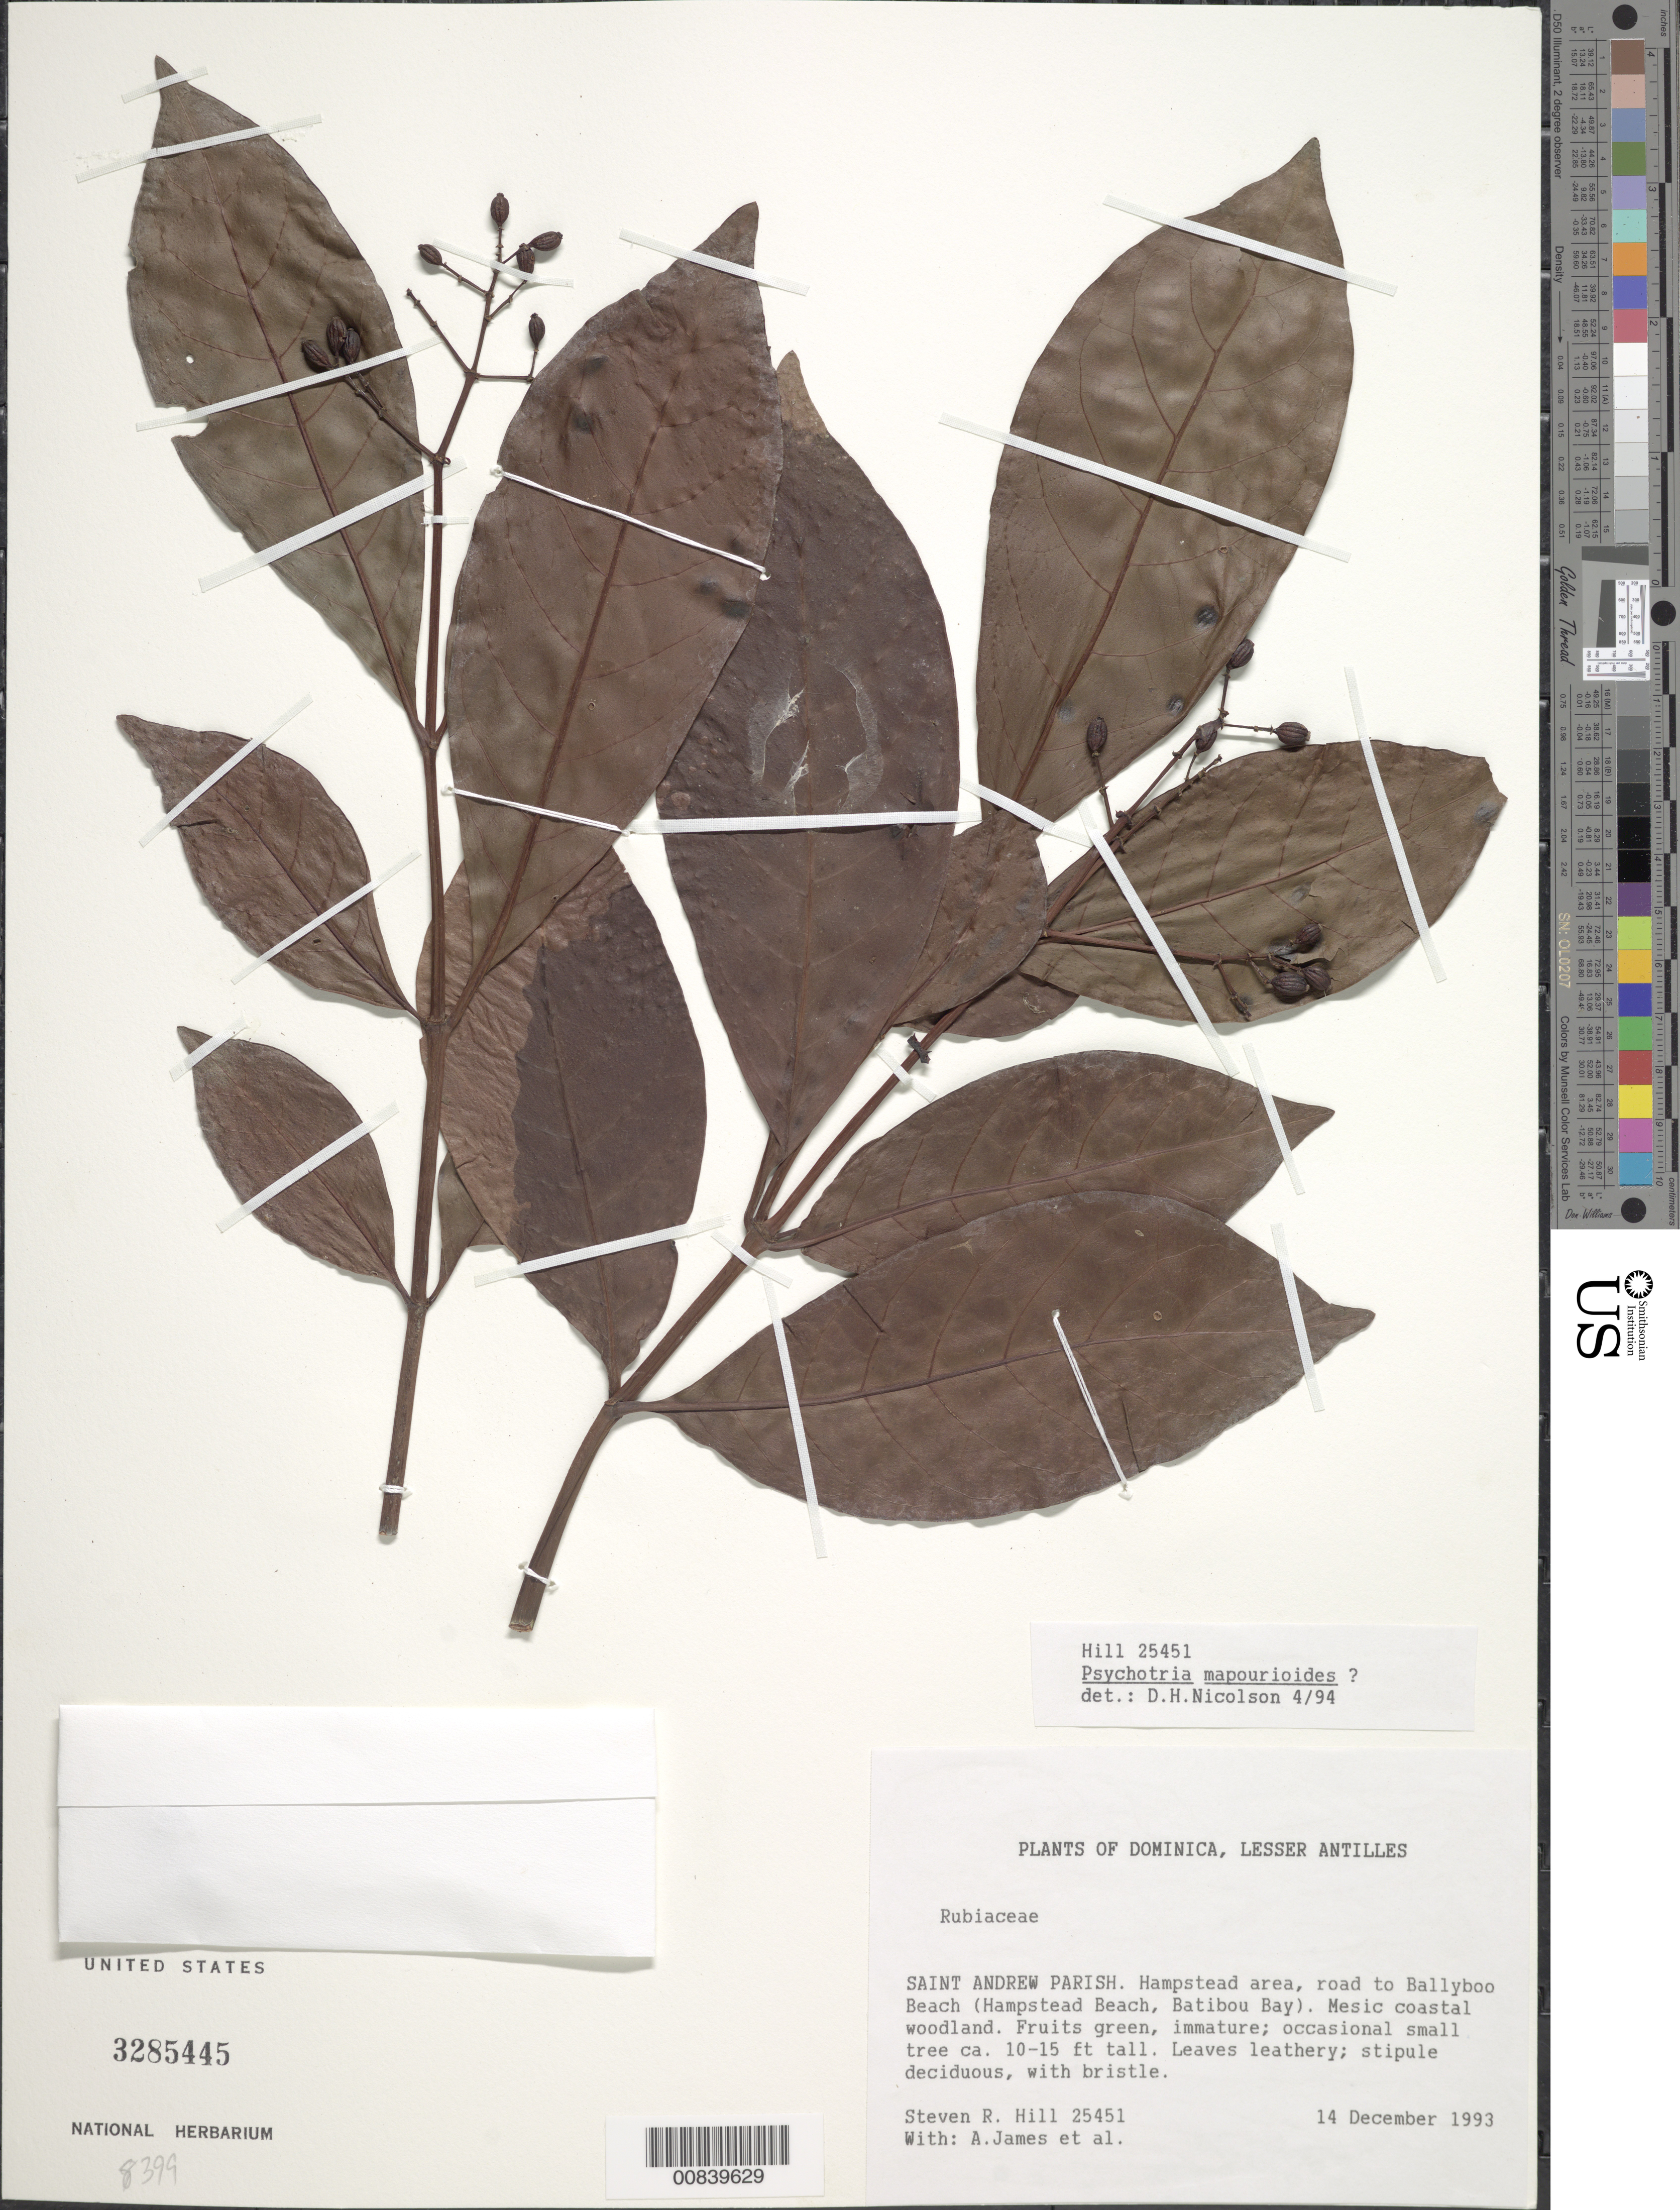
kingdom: Plantae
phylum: Tracheophyta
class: Magnoliopsida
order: Gentianales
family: Rubiaceae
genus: Psychotria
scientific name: Psychotria mapourioides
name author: DC.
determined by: Nicolson, Dan H.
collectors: S. R. Hill, A. James & et al.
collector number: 25451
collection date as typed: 14 Dec 1993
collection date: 1993-12-14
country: Dominica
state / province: St. Andrew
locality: Hampstead area, road to Ballyboo Beach (Hampstead Beach, Batibou Bay)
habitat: Mesic coastal woodland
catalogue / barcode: US 3285445